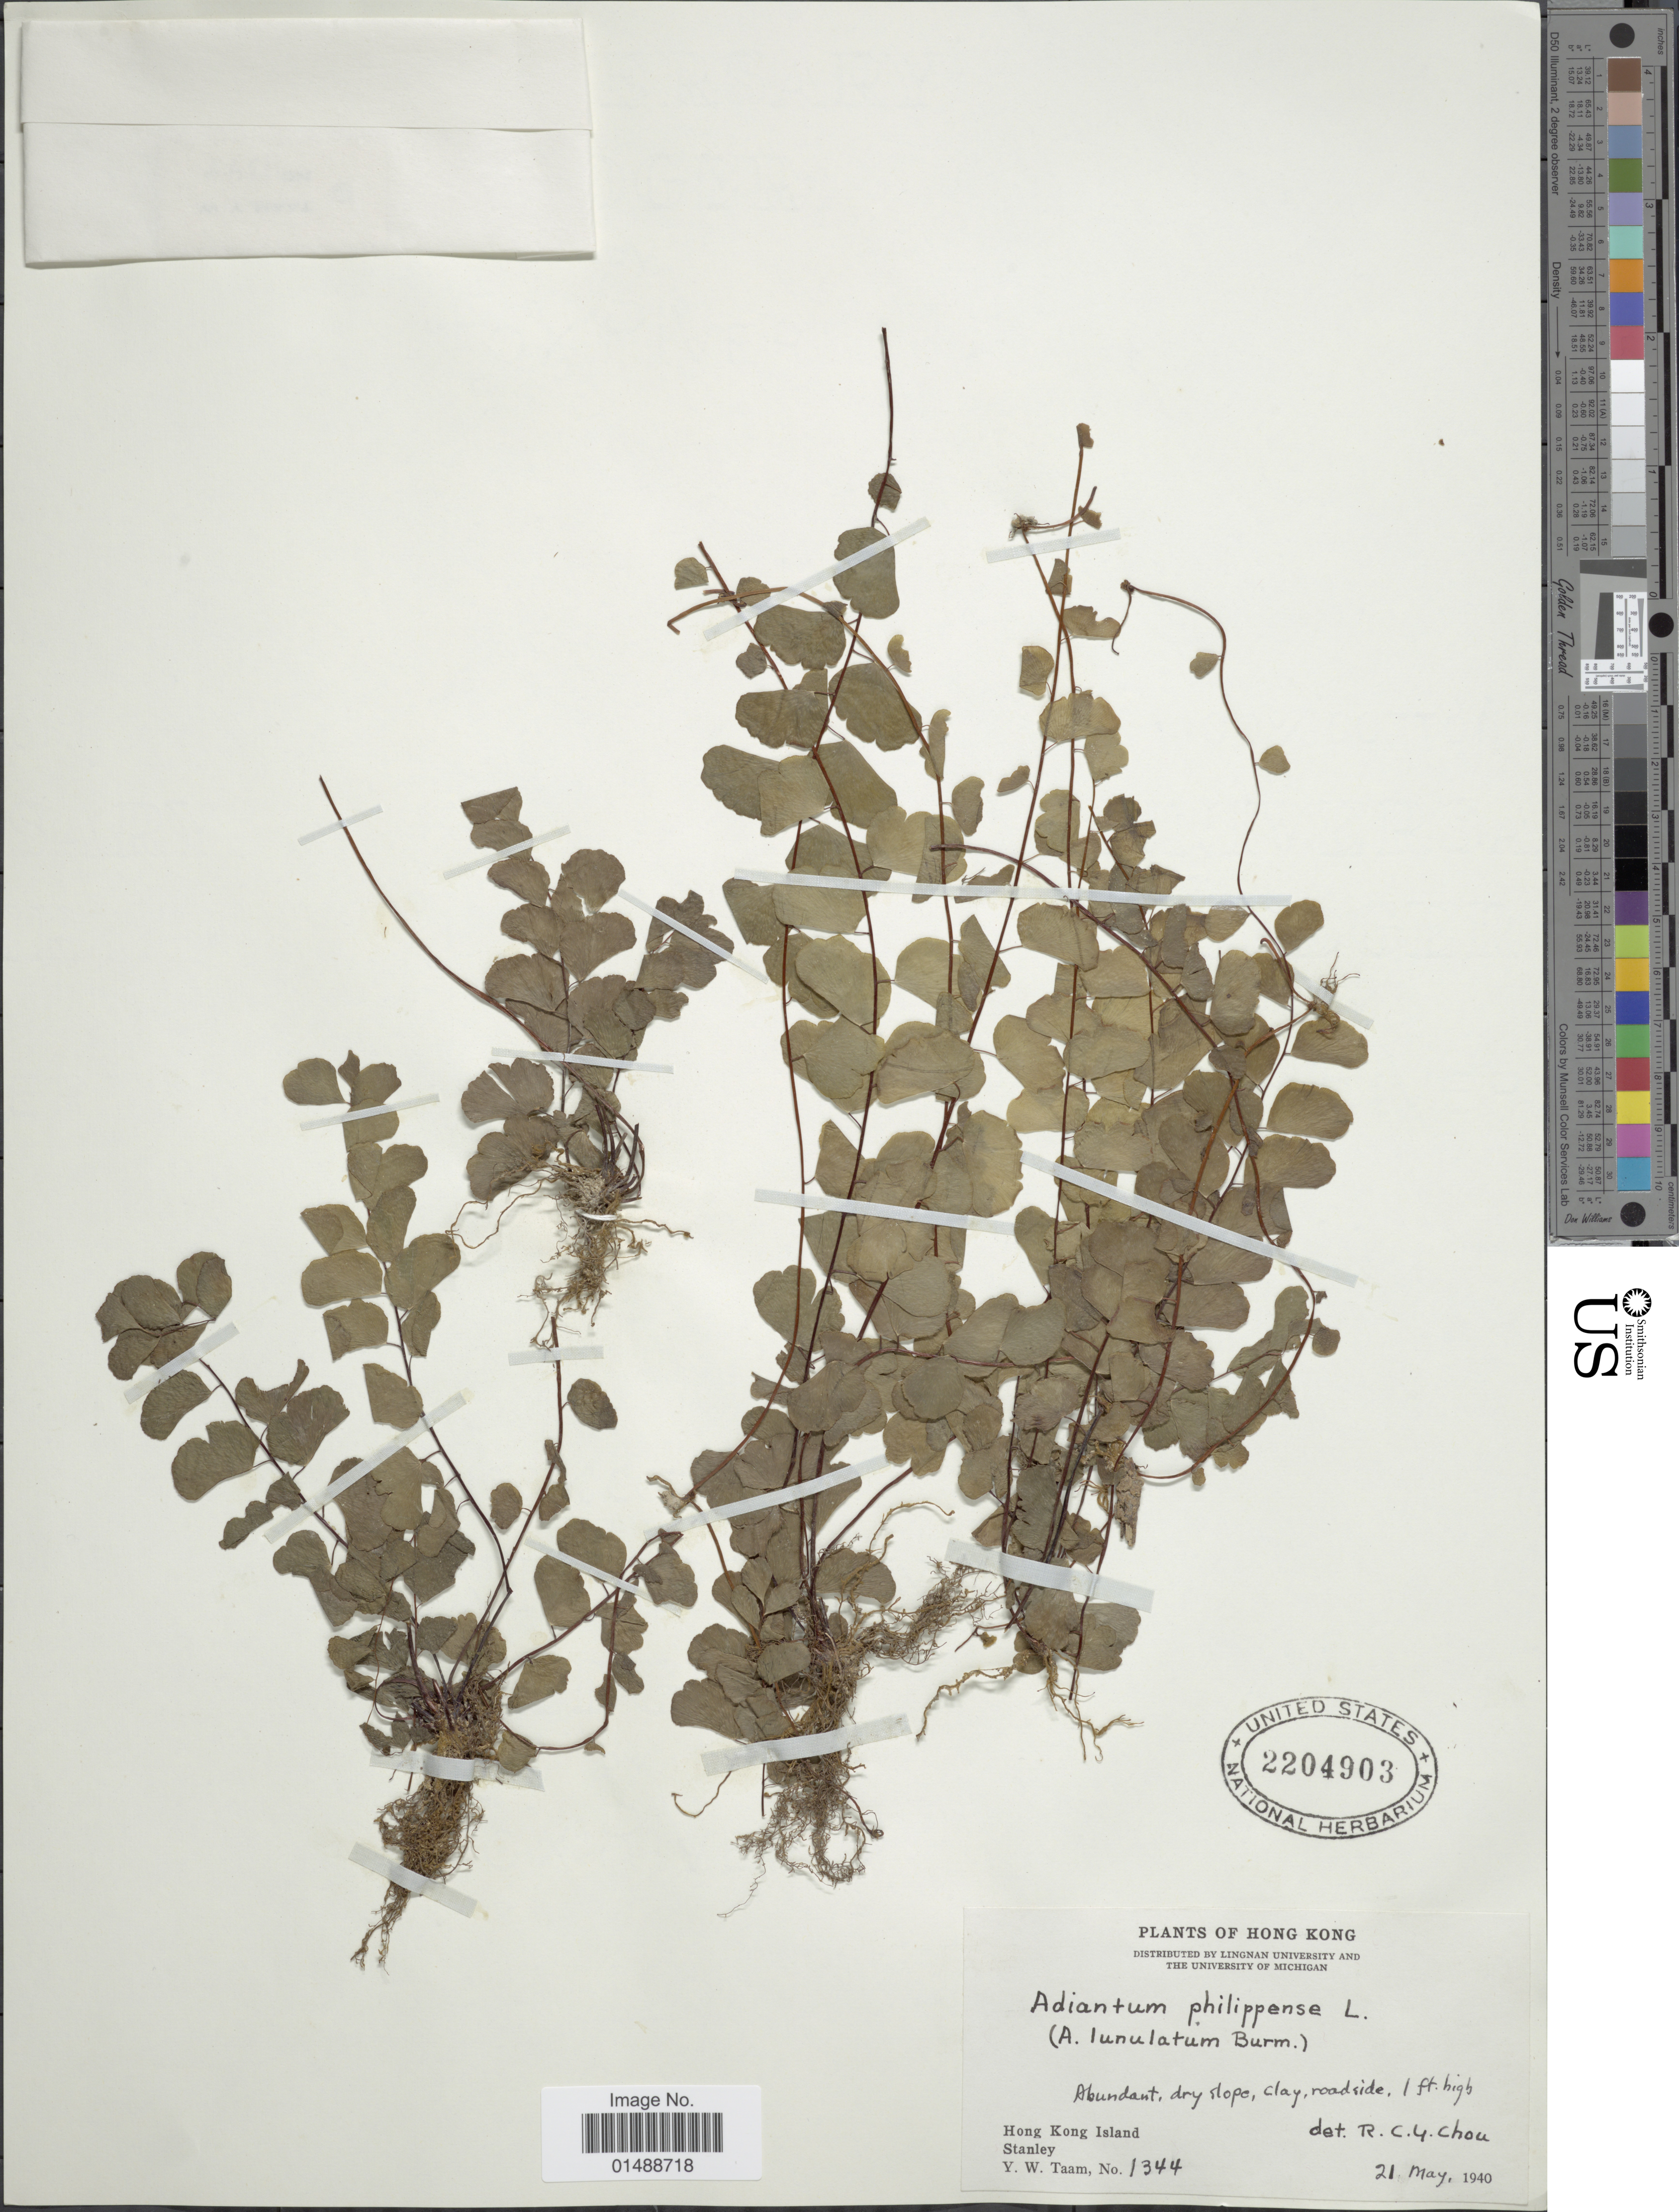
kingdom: Plantae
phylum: Tracheophyta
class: Polypodiopsida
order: Polypodiales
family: Pteridaceae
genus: Adiantum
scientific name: Adiantum philippense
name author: L.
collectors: Y. W. Taam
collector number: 1344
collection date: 1940-05-21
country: China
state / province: Hong Kong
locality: Hong Kong, Hong Kong Island, Stanley.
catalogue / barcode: US 2204903